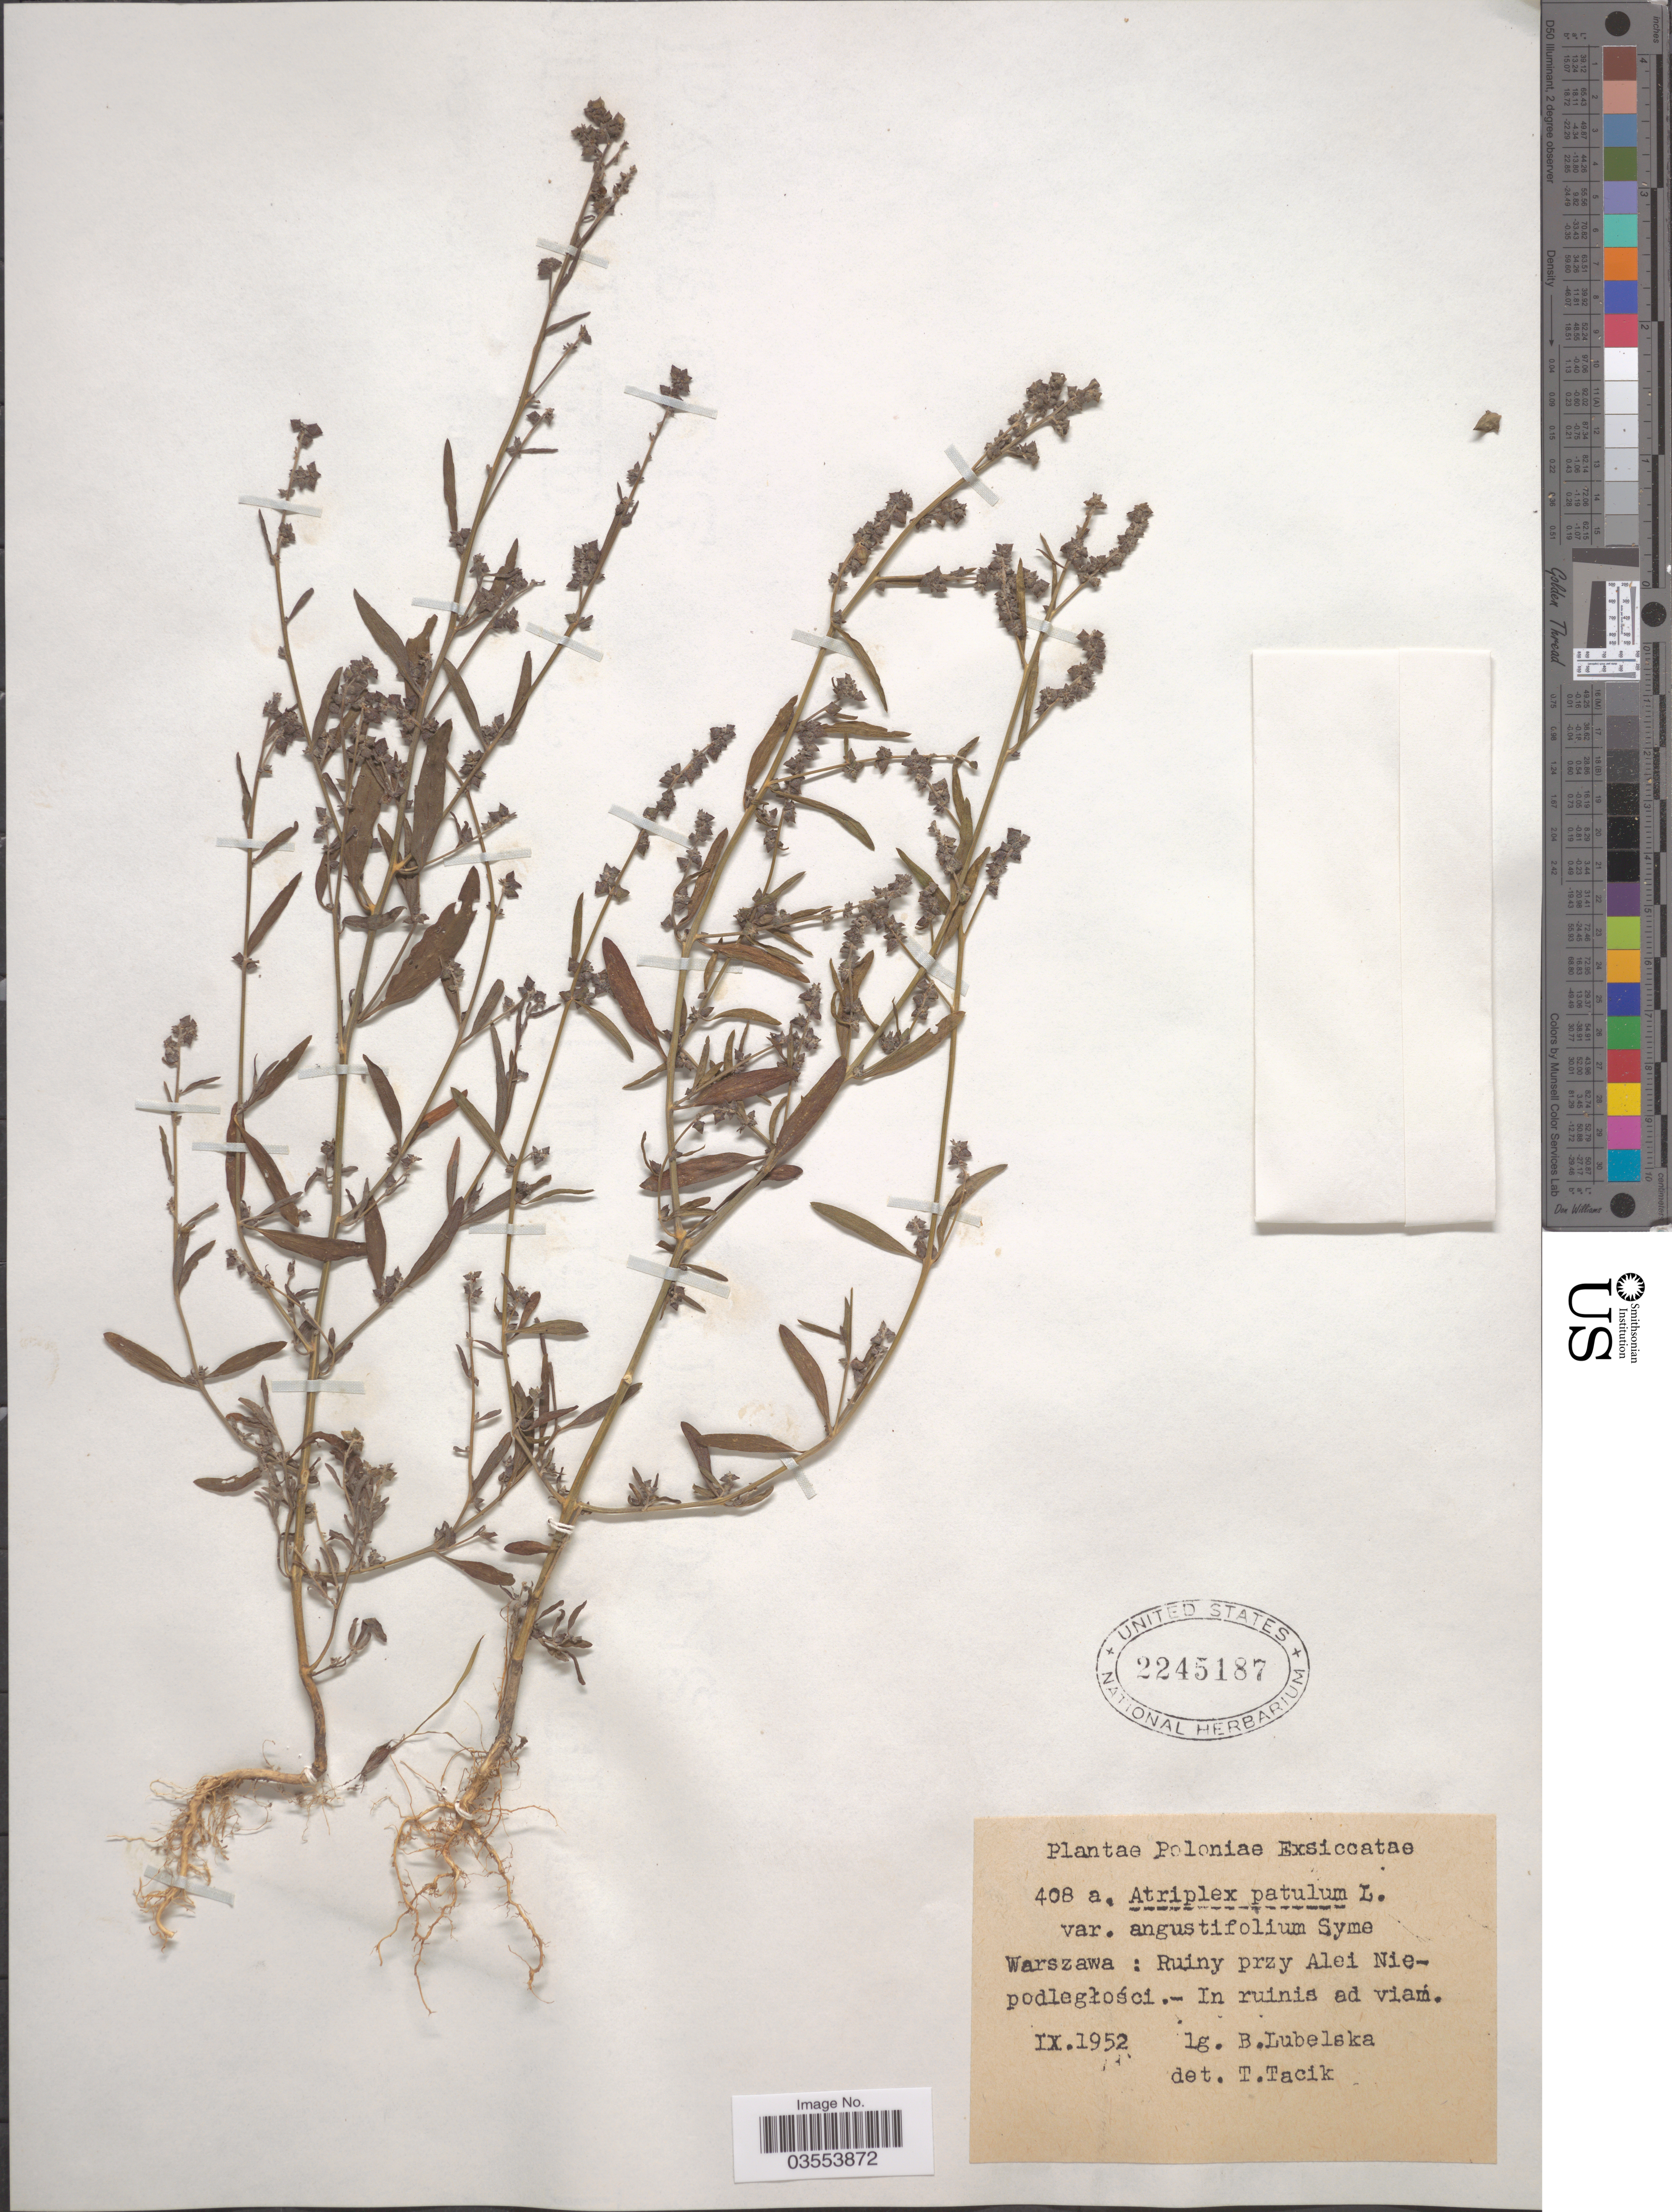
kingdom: Plantae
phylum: Tracheophyta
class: Magnoliopsida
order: Caryophyllales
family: Amaranthaceae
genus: Atriplex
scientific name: Atriplex patula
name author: L.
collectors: B. Lubelska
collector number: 408a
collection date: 1952-09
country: Poland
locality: Poloniae. Warszawa: Ruiny przy Alei Niepodległości.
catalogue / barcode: US 2245187